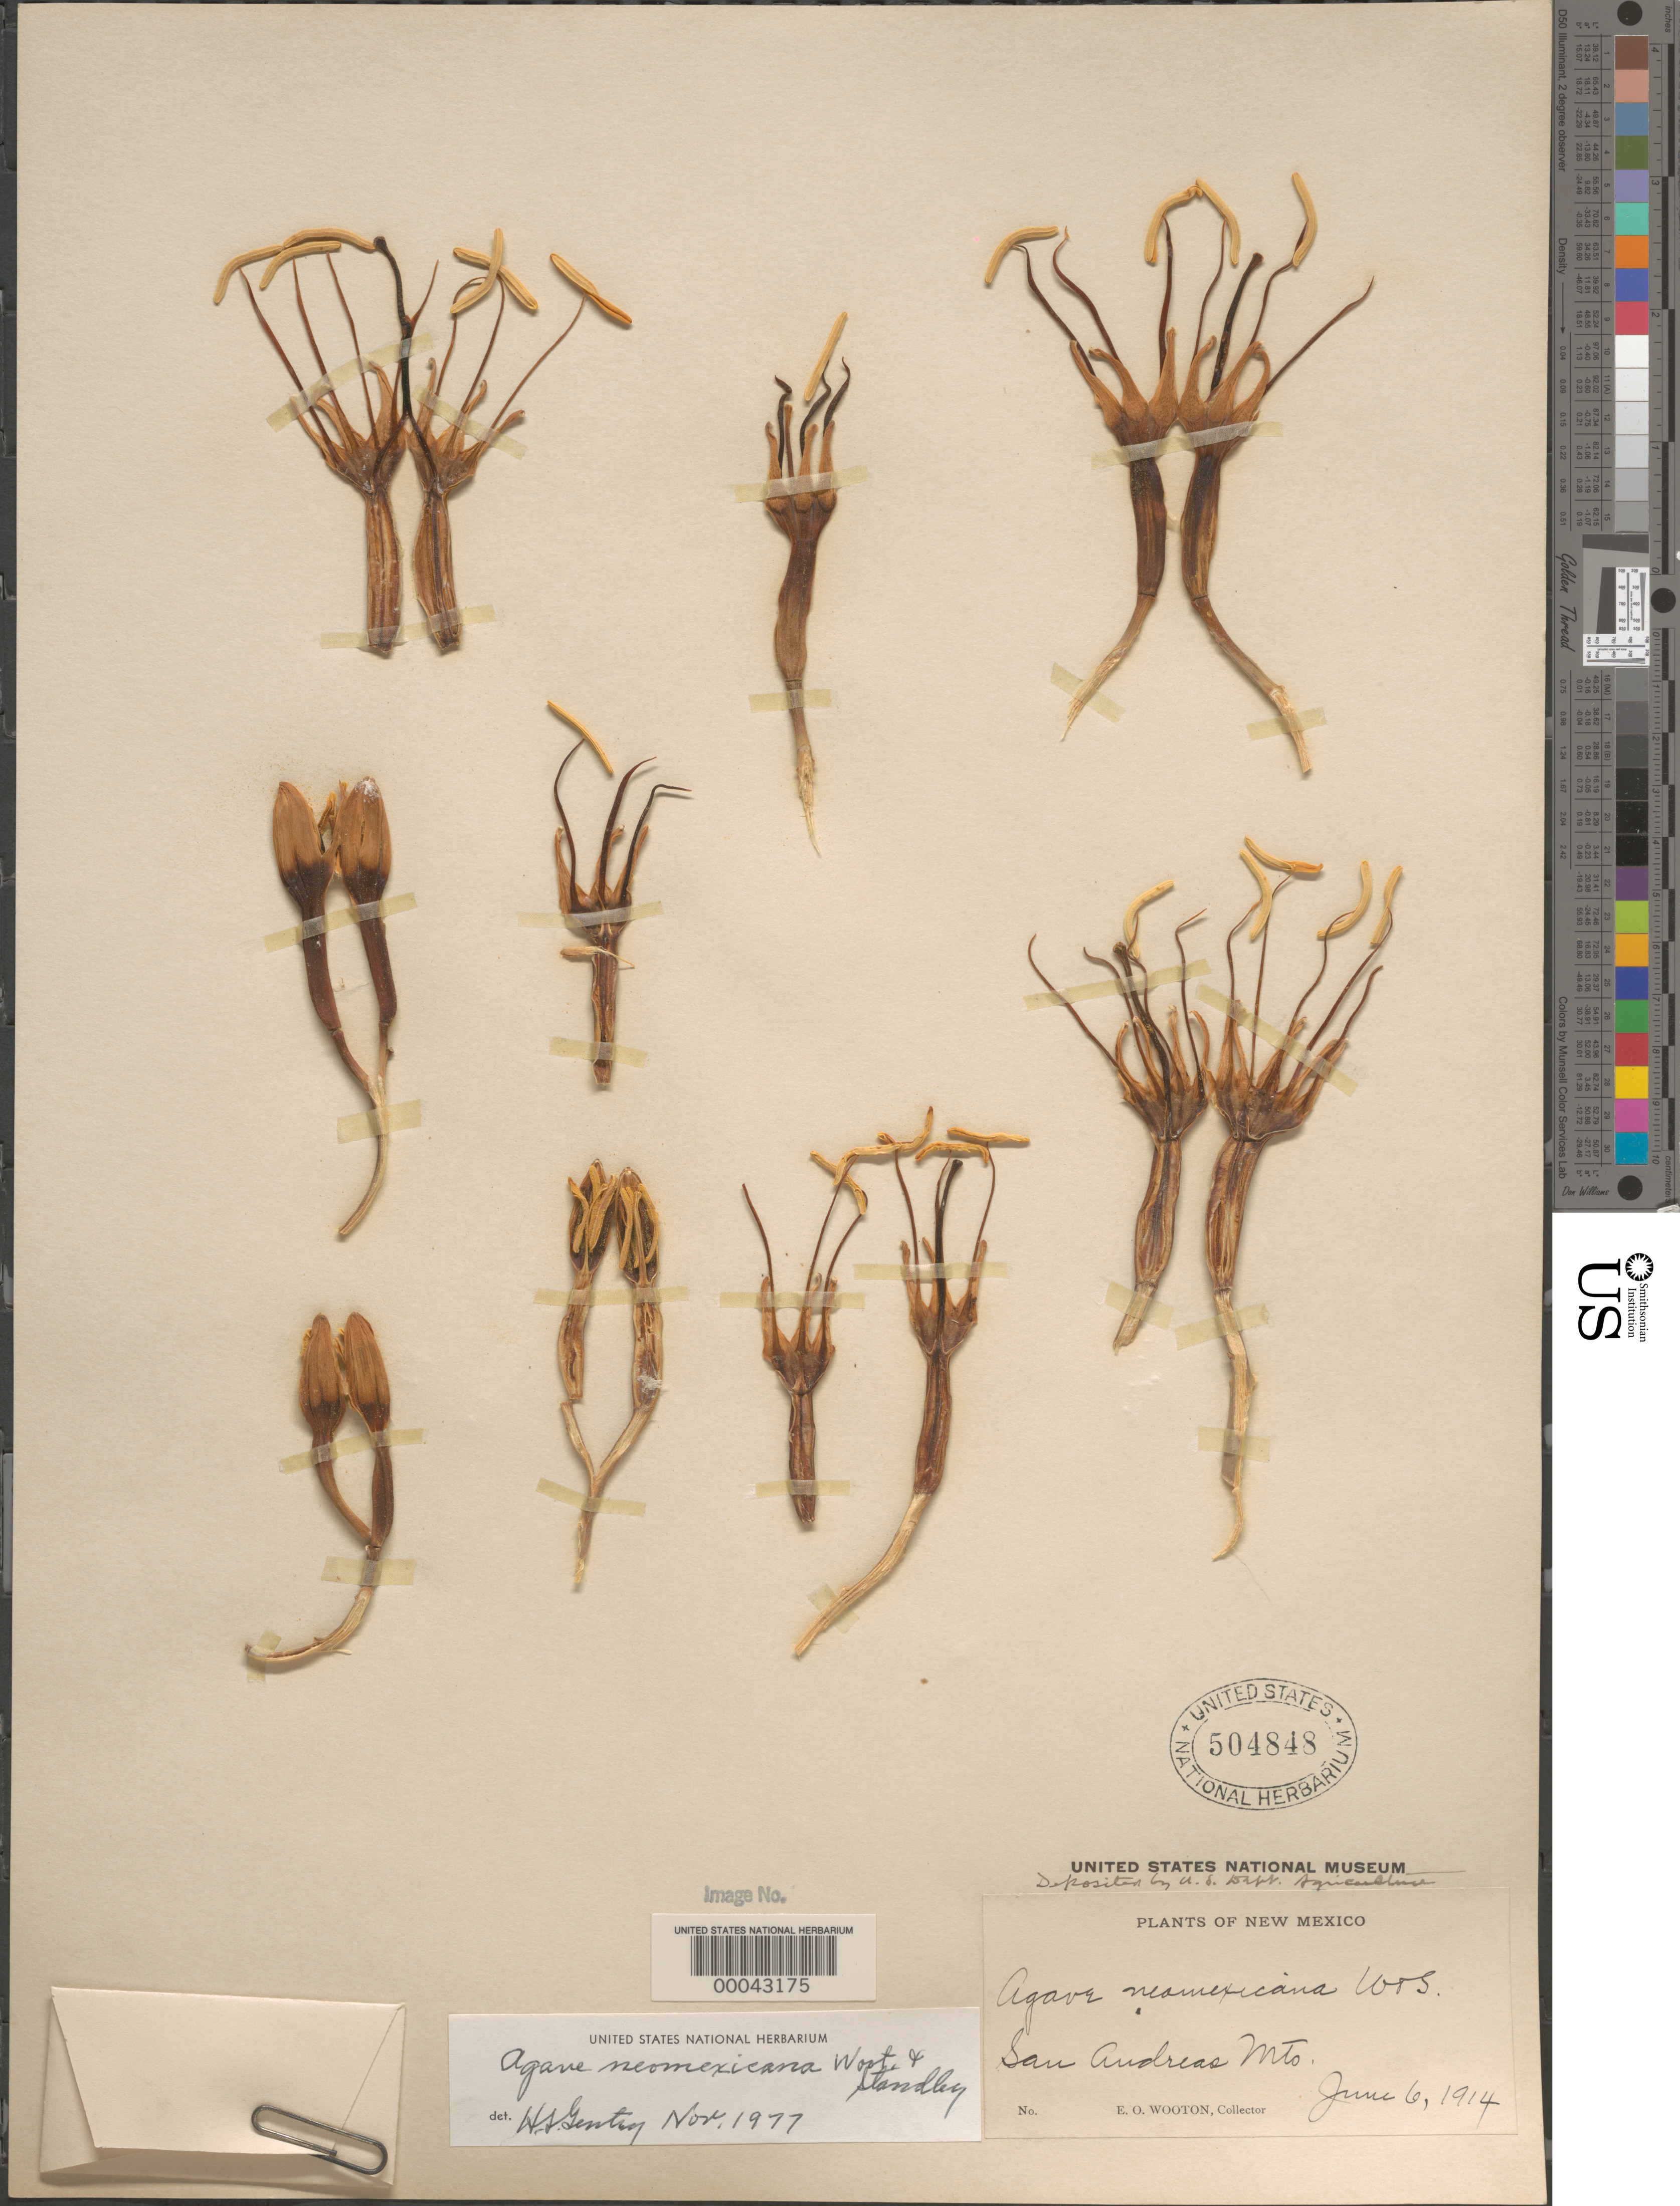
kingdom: Plantae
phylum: Tracheophyta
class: Liliopsida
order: Asparagales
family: Asparagaceae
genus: Agave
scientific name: Agave neomexicana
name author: Wooton & Standl.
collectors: E. O. Wooton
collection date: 1914-06-06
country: United States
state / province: New Mexico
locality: San Andreas Mts.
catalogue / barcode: US 504848